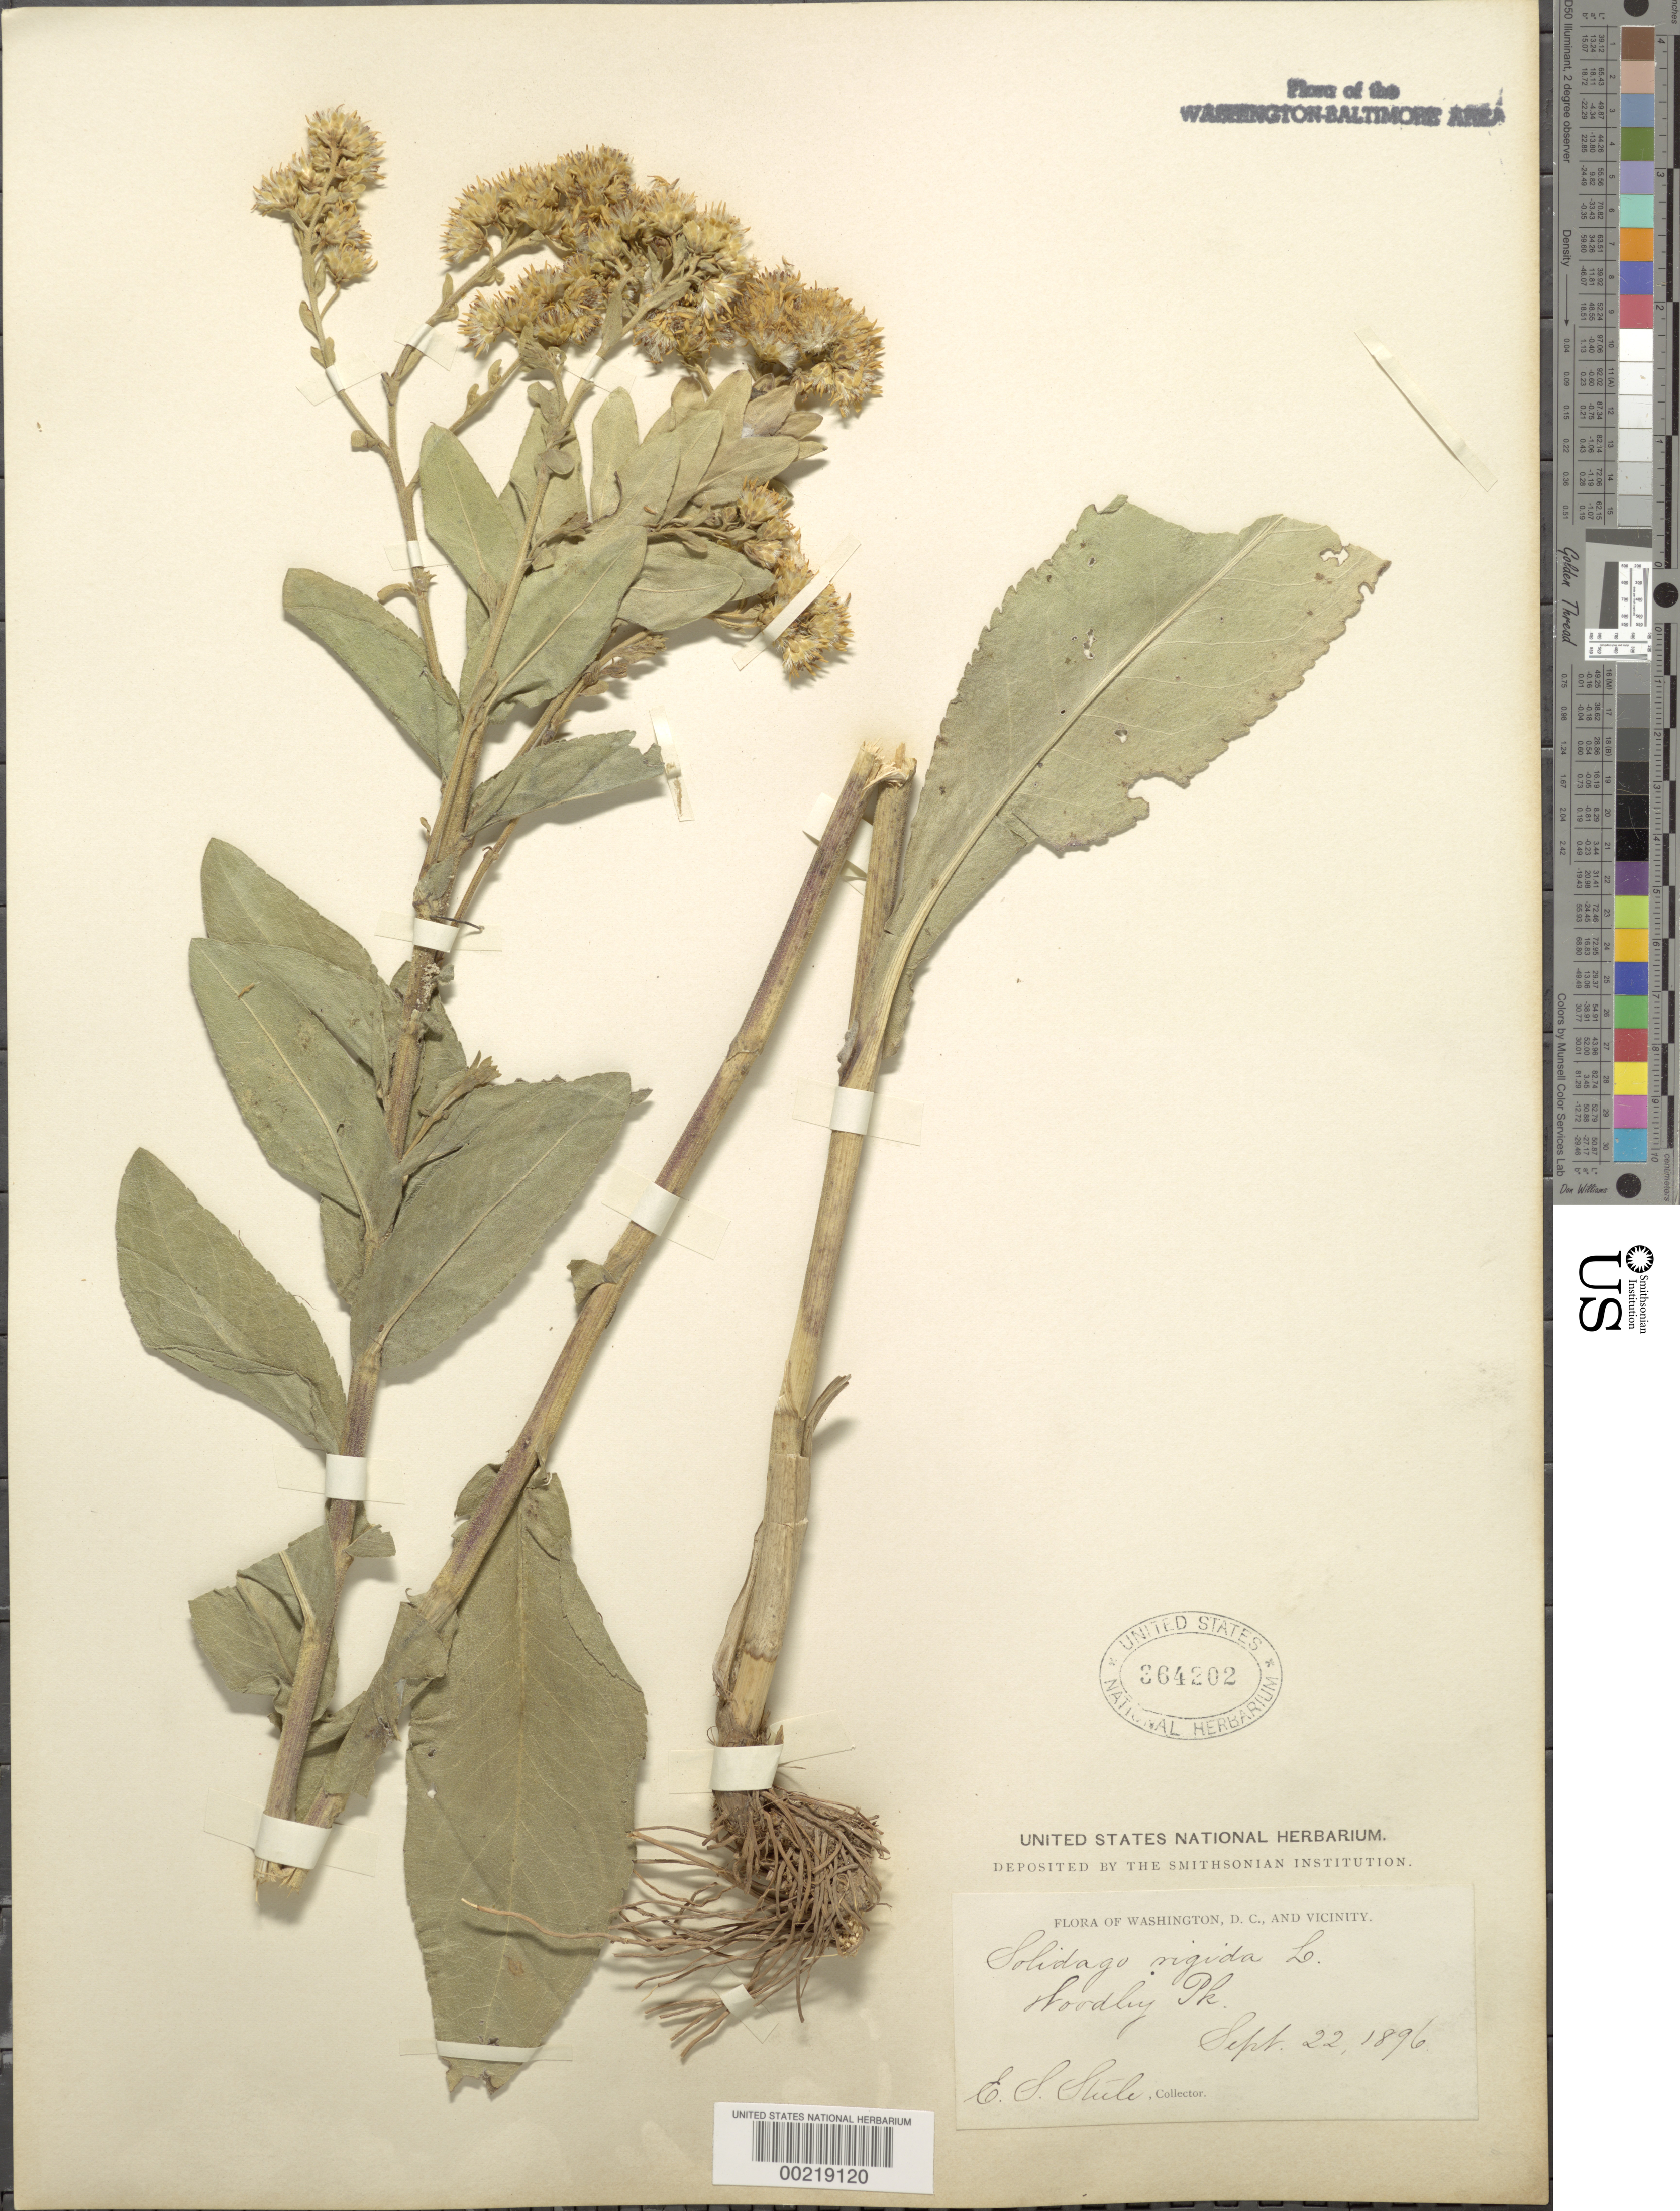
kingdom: Plantae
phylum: Tracheophyta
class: Magnoliopsida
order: Asterales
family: Asteraceae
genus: Solidago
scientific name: Solidago rigida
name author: L.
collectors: E. Steele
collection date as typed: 22 Sep 1896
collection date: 1896-09-22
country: United States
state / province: District of Columbia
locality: Woodley Park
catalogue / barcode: US 364202